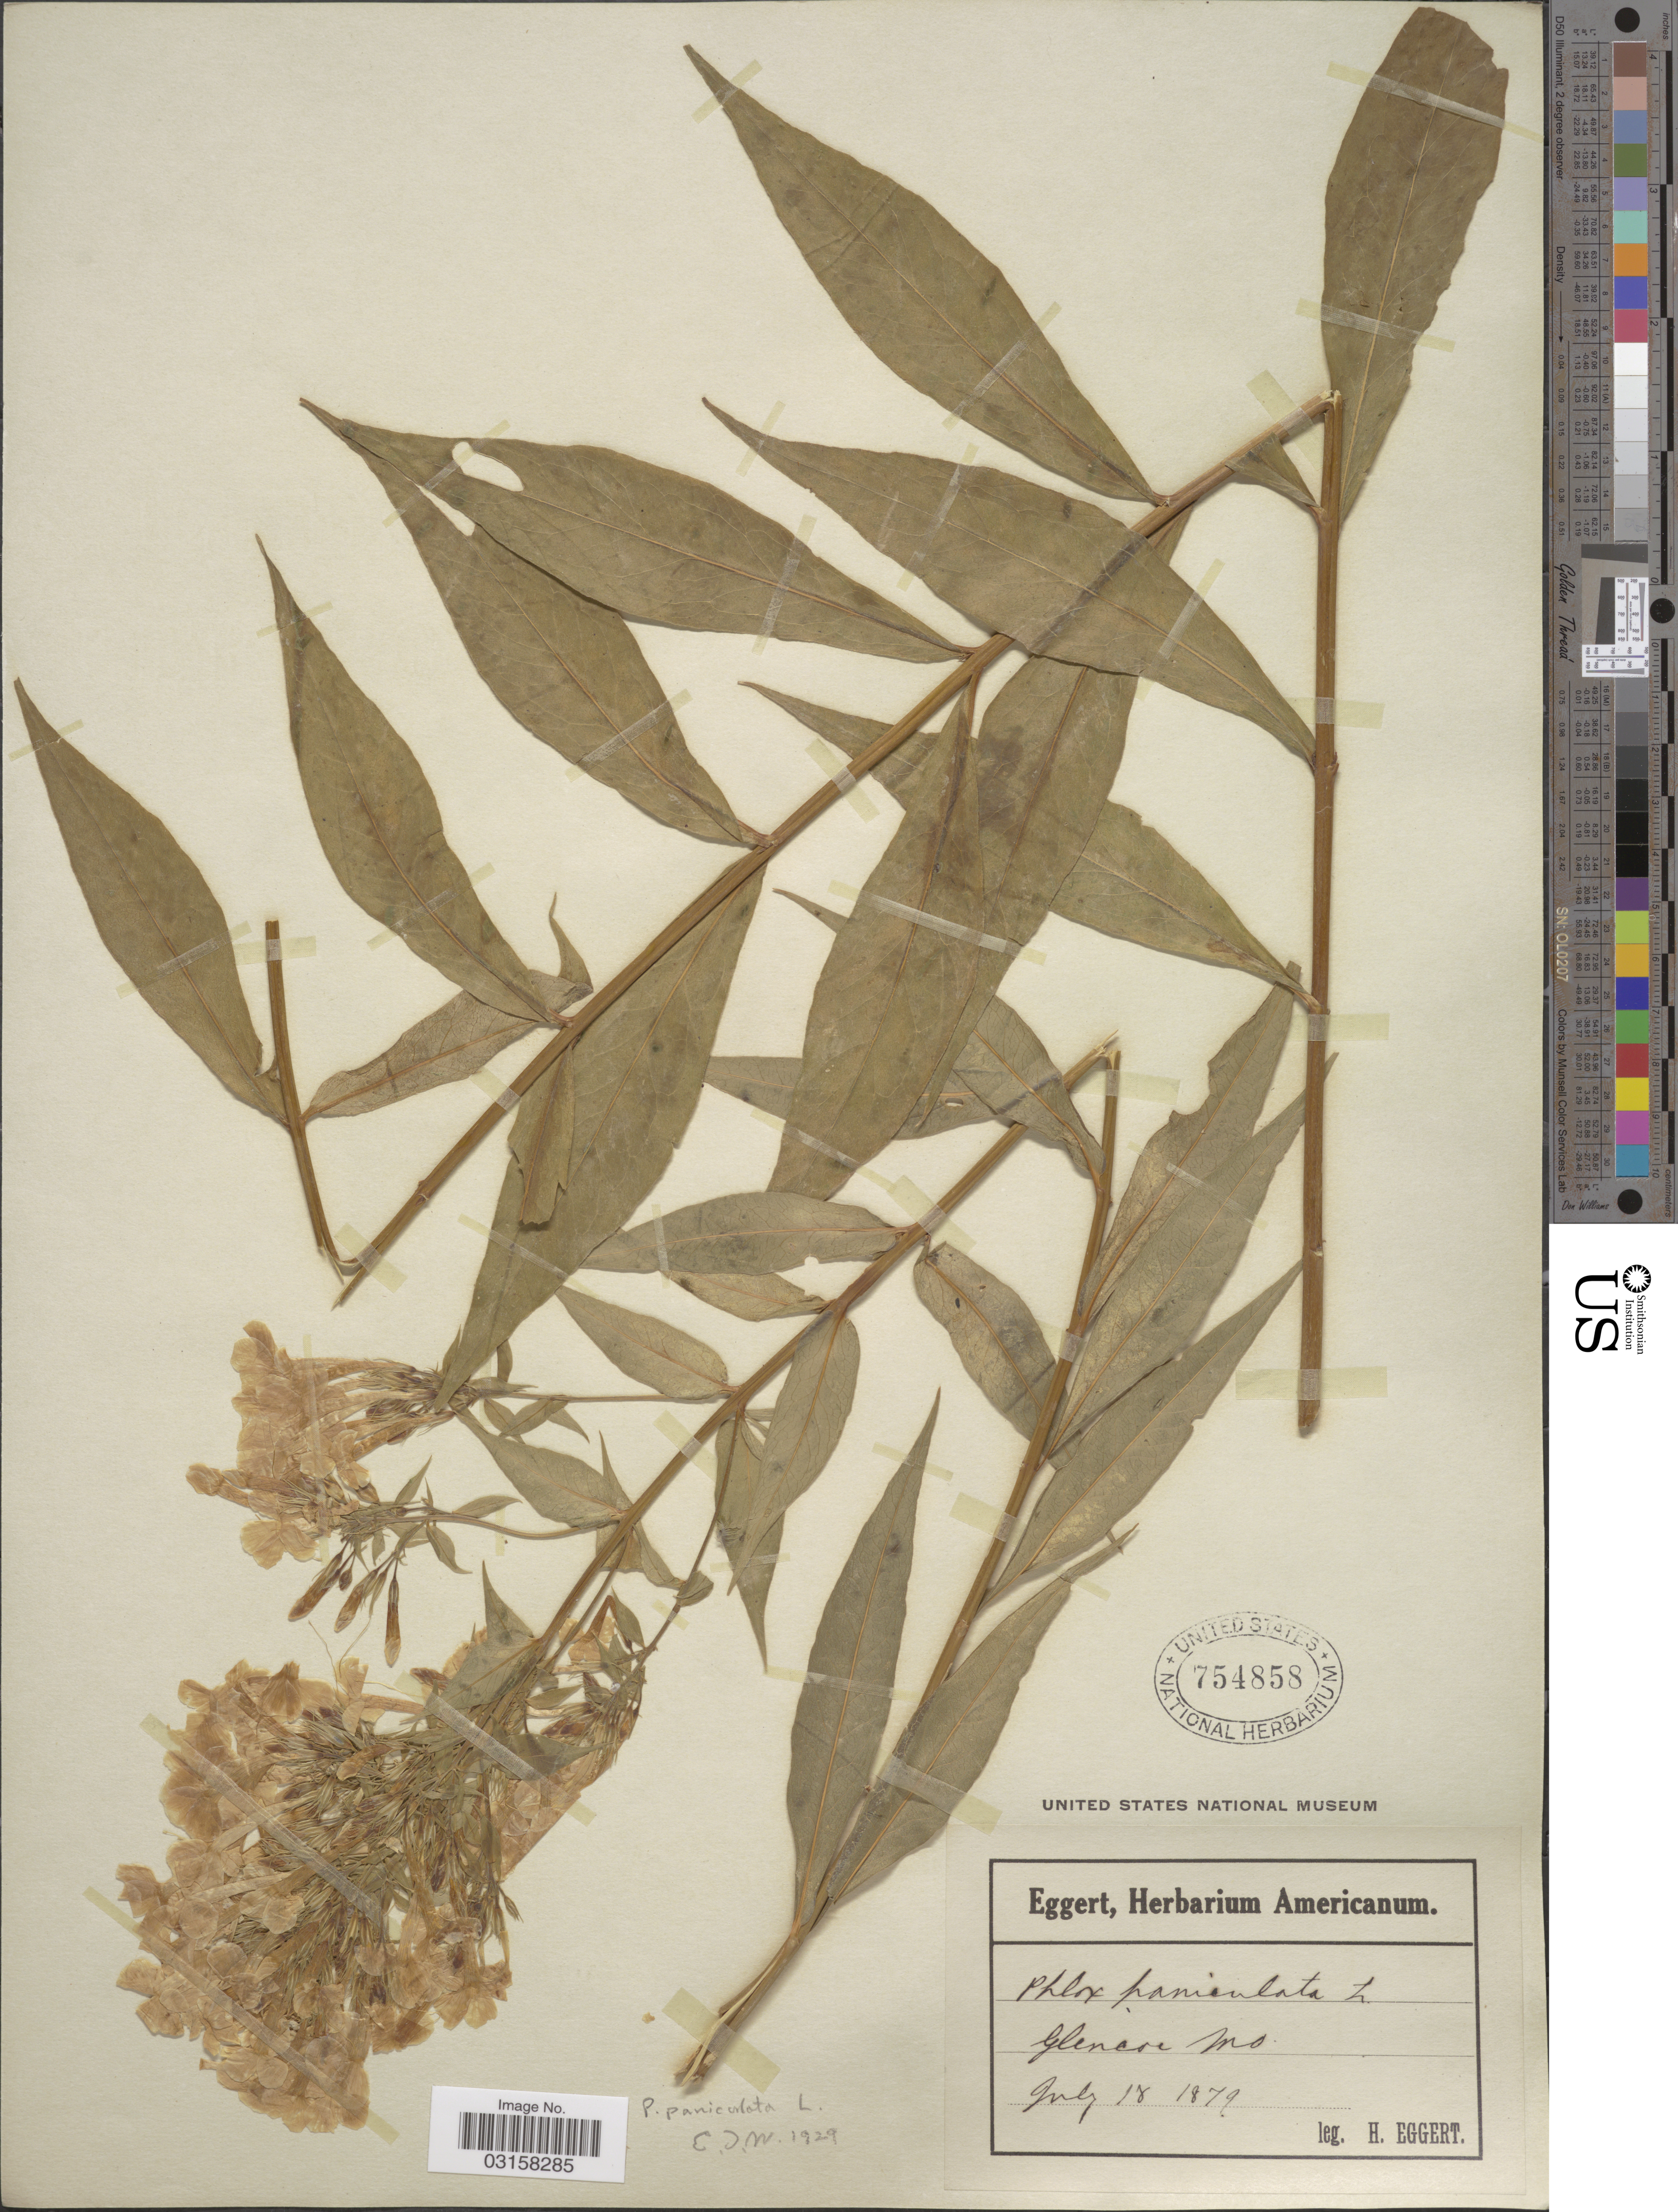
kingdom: Plantae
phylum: Tracheophyta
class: Magnoliopsida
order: Ericales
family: Polemoniaceae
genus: Phlox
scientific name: Phlox paniculata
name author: L.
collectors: H. Eggert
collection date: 1879-07-18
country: United States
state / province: Missouri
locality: Glencoe Mo.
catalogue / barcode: US 754858